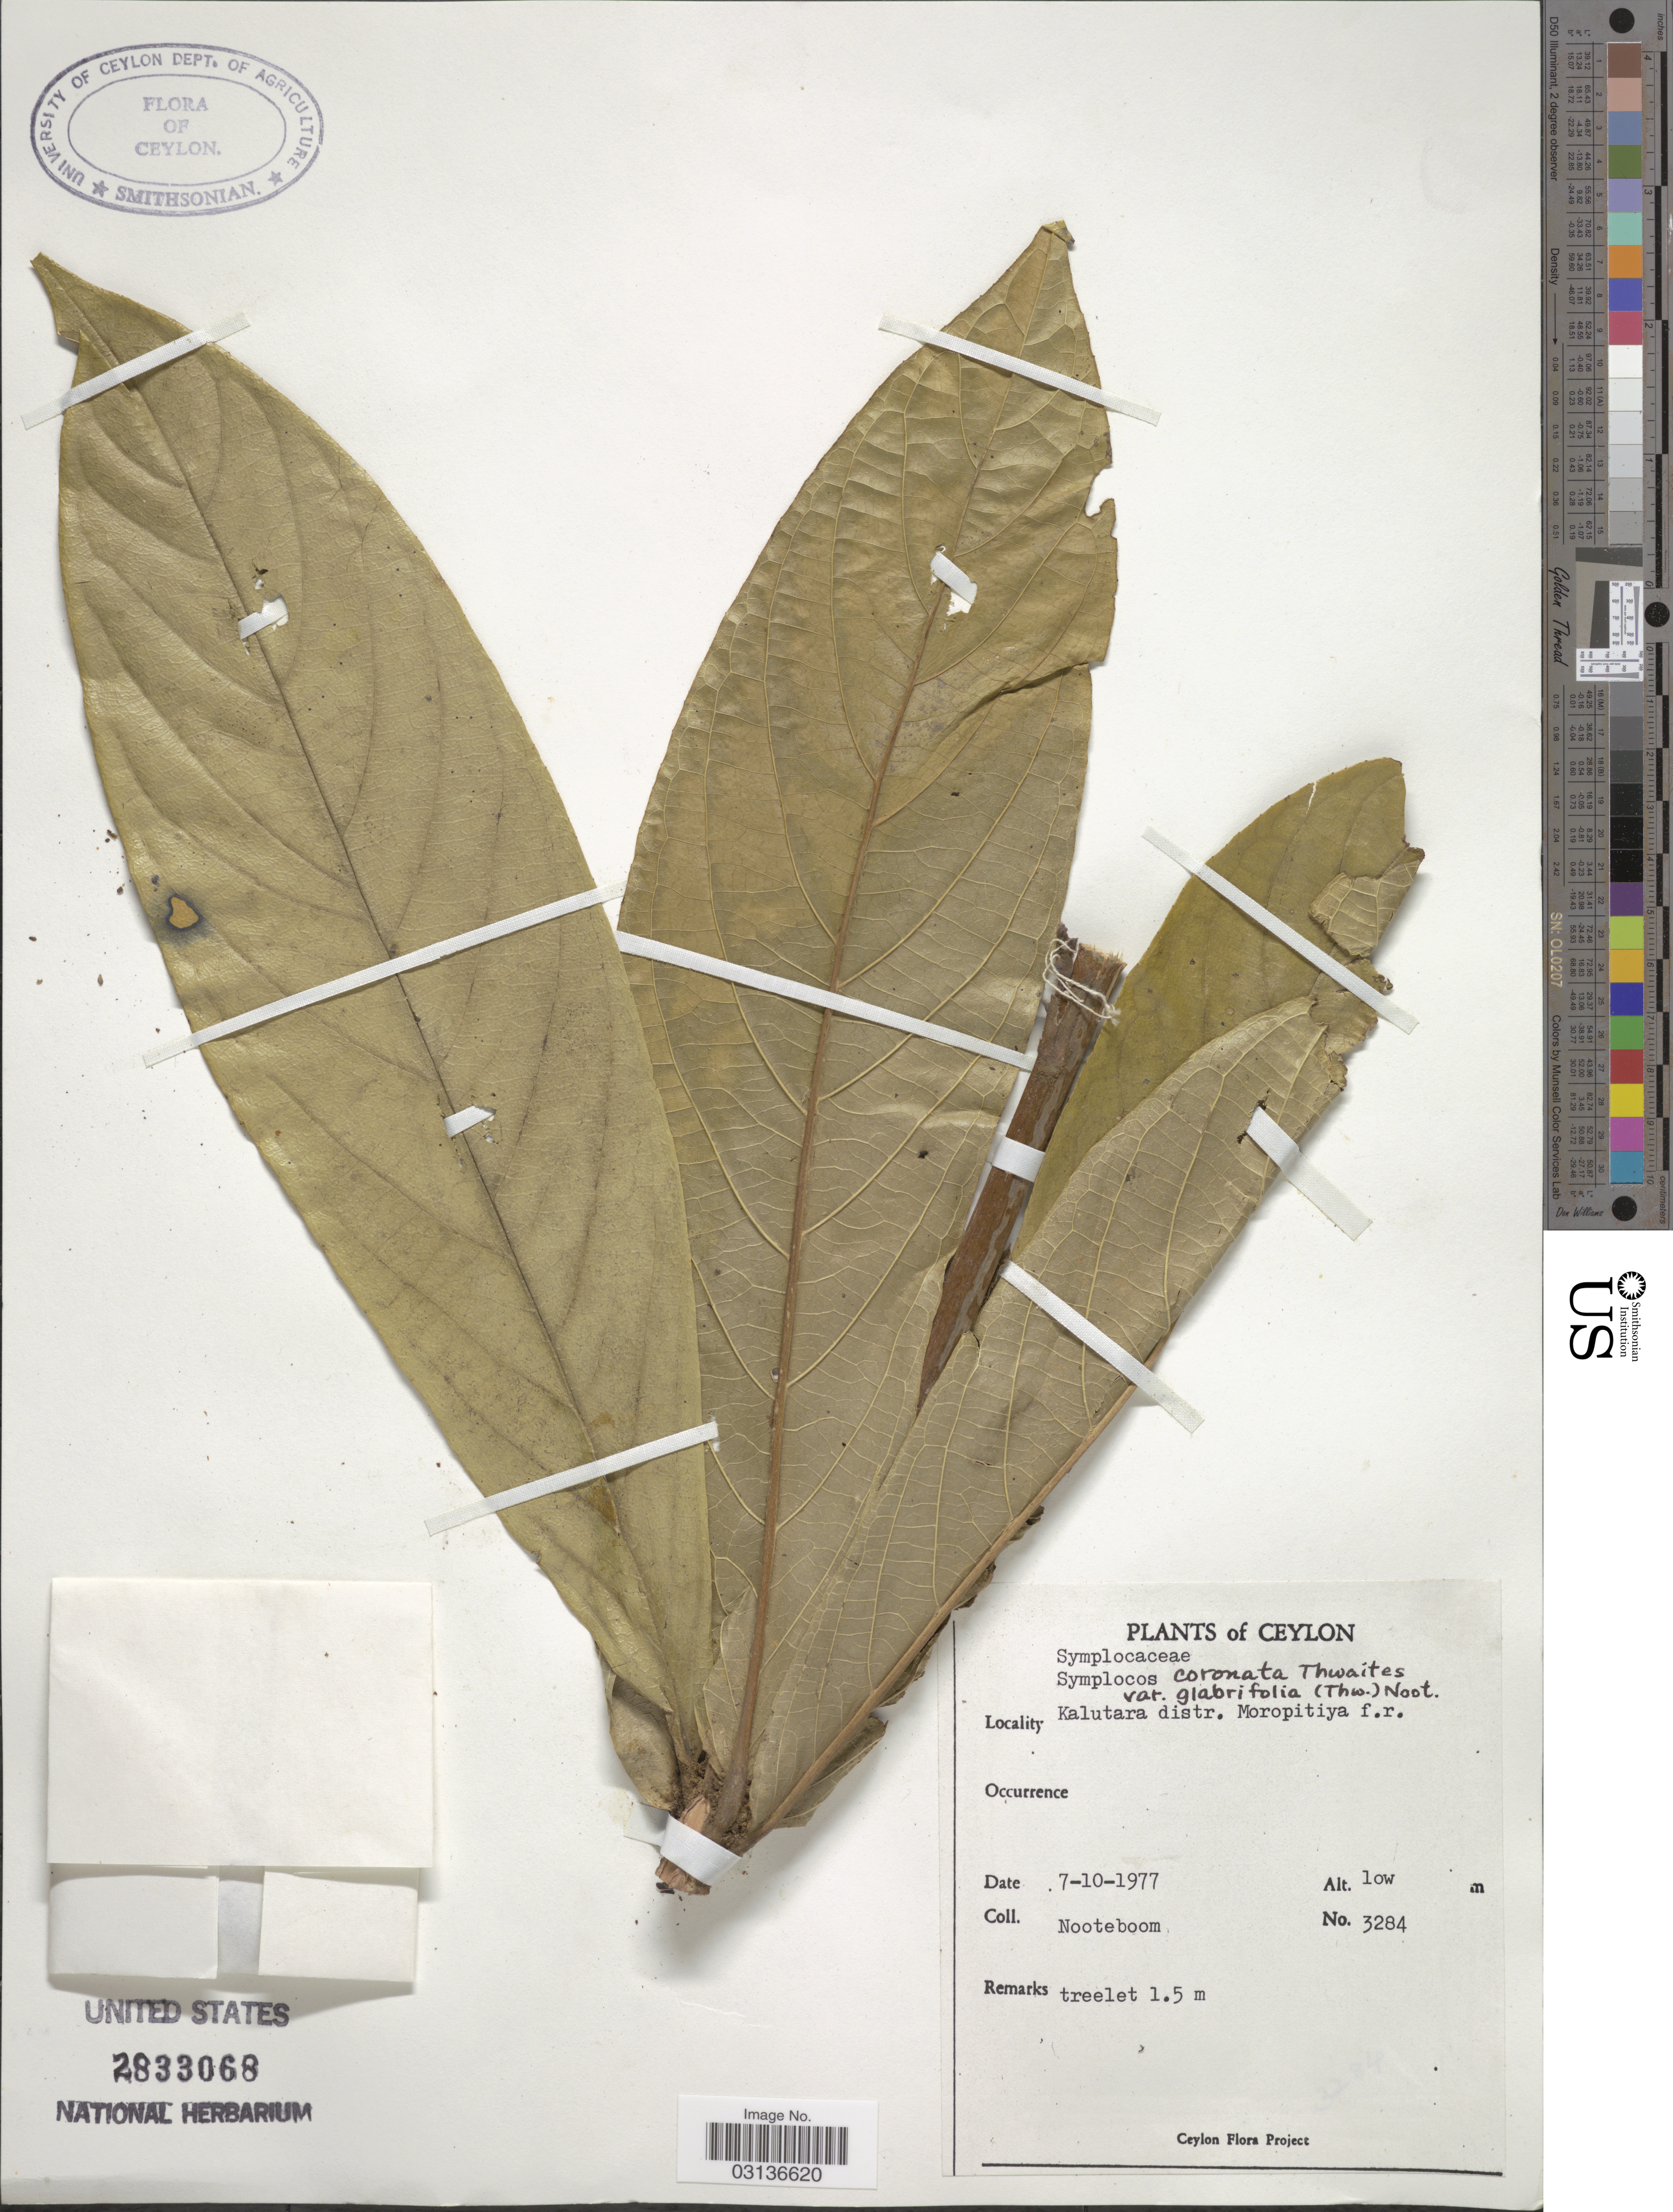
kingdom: Plantae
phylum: Tracheophyta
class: Magnoliopsida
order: Ericales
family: Symplocaceae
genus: Symplocos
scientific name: Symplocos elegans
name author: Thwaites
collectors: Nooteboom, --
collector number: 3284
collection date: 1977-10-07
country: Sri Lanka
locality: Ceylon. Kalutara distr. Moropitiya f.r.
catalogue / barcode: US 2833068